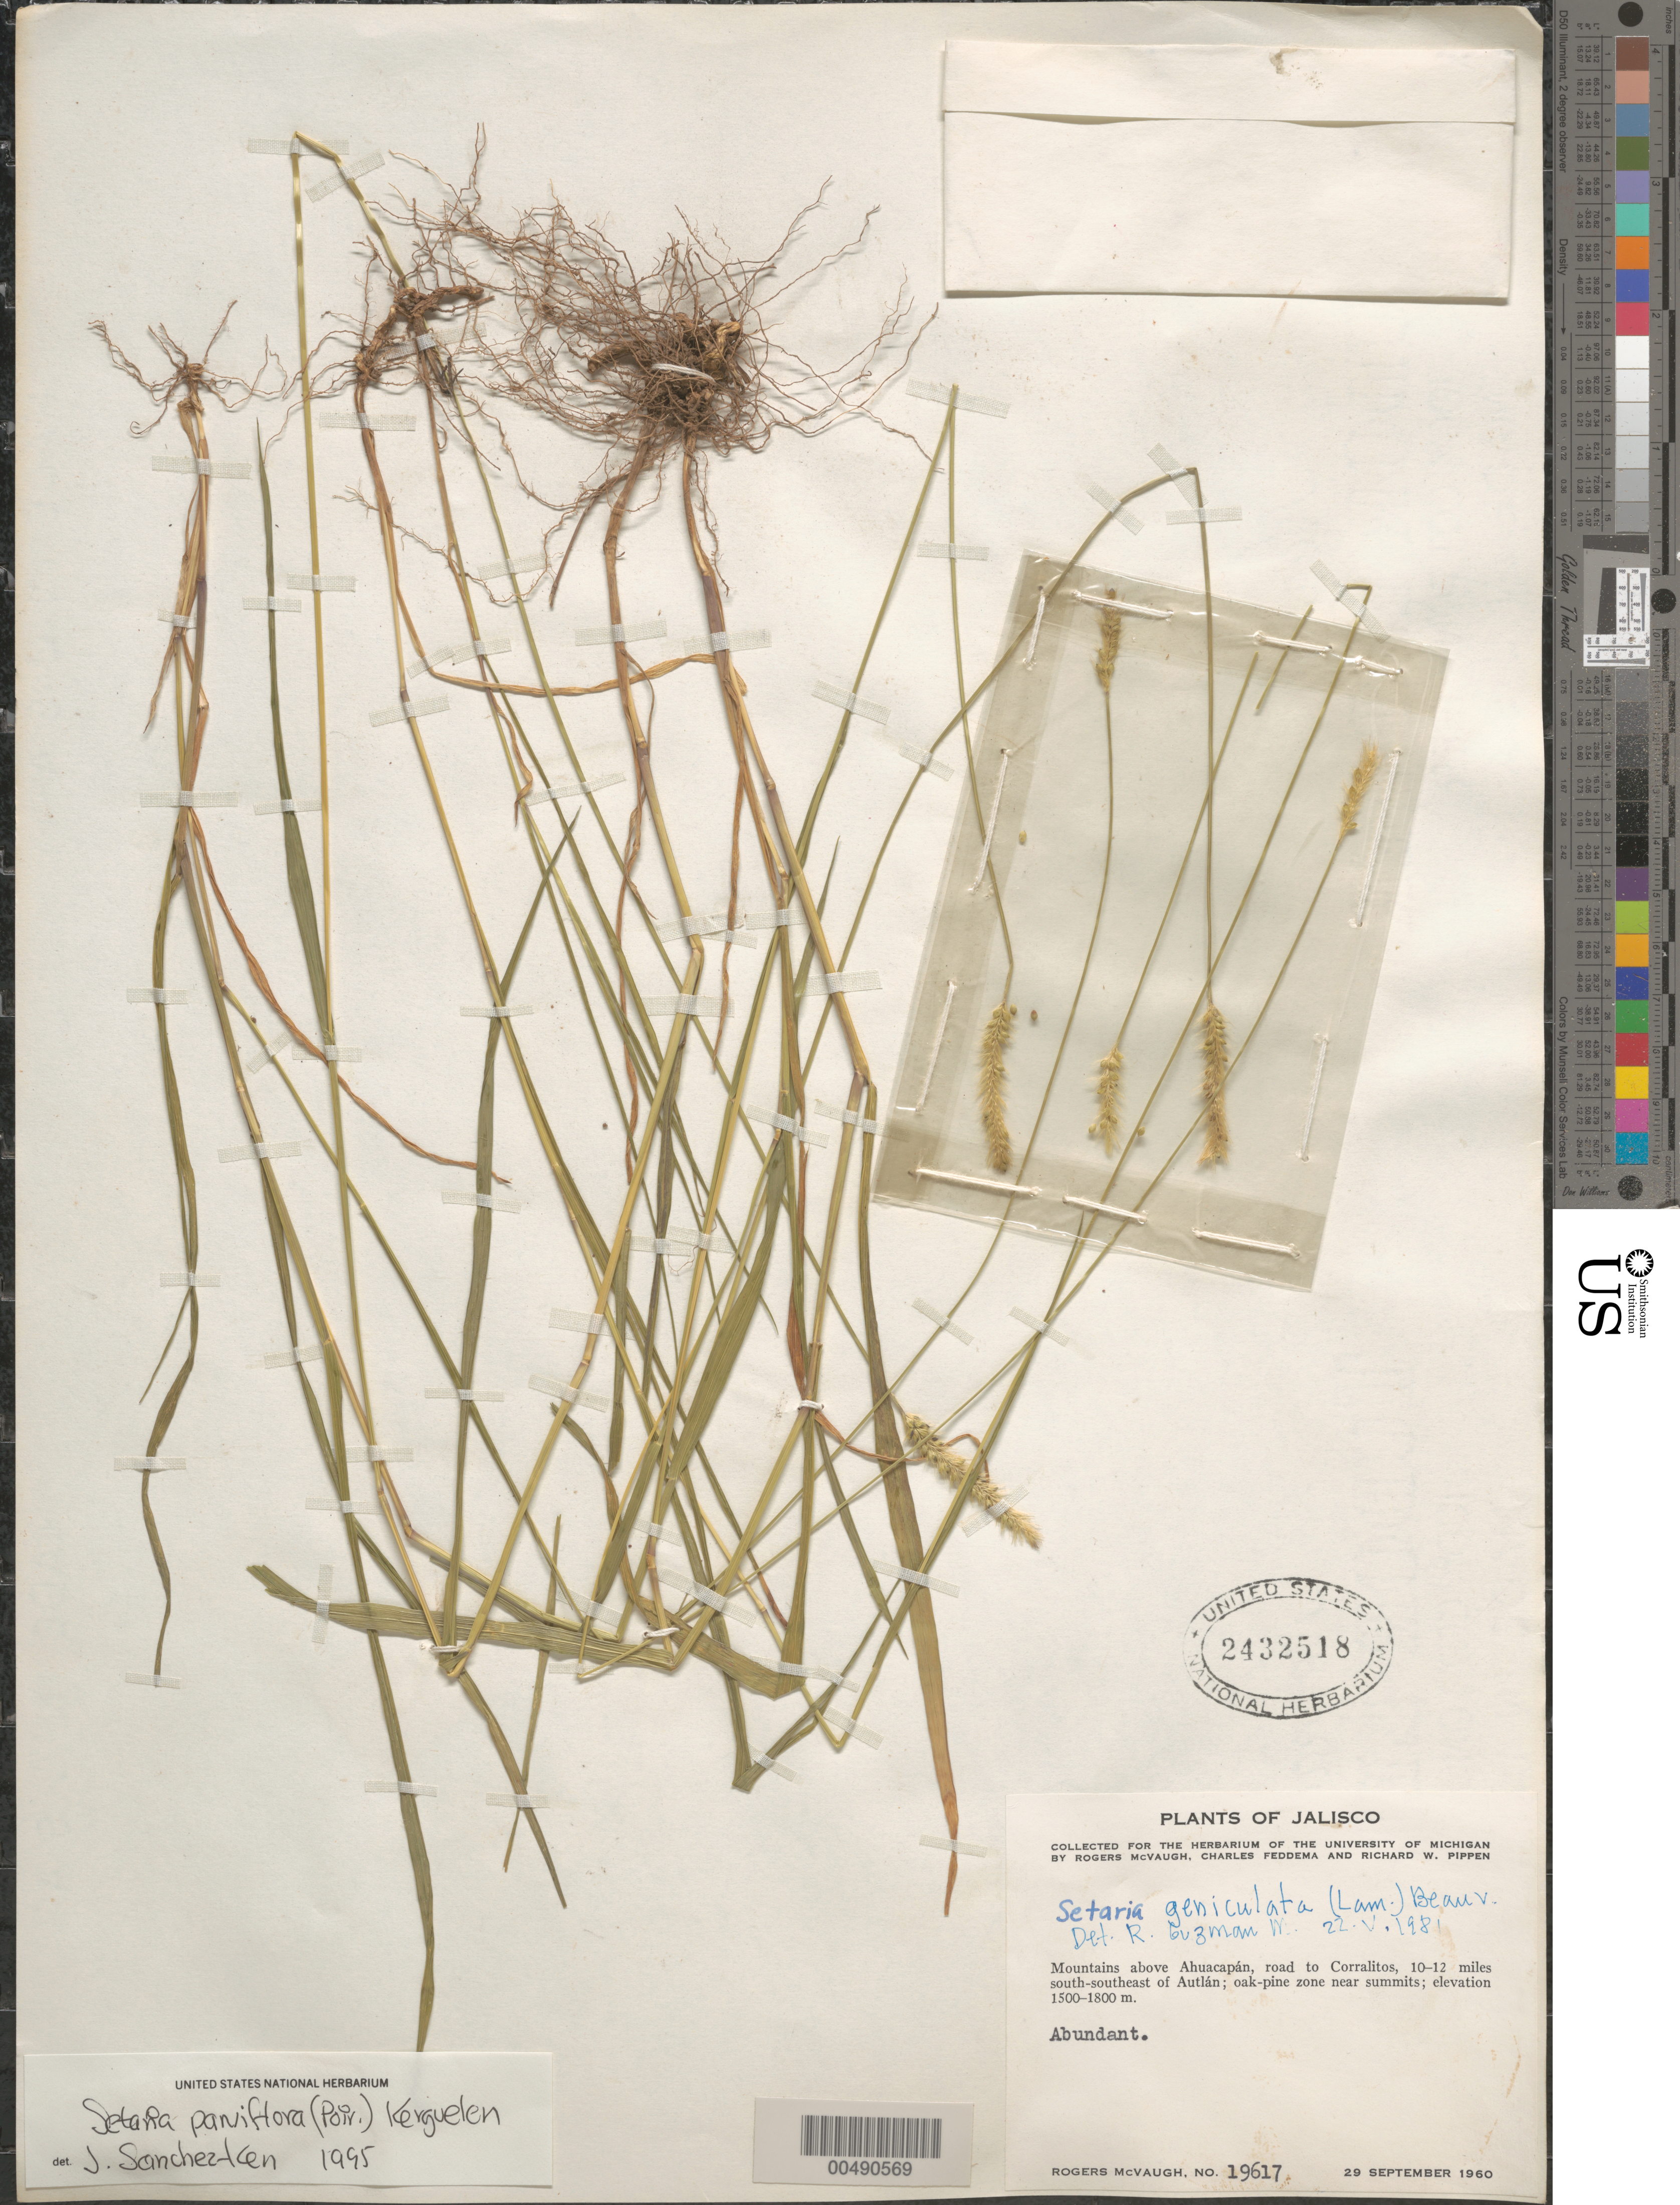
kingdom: Plantae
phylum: Tracheophyta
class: Liliopsida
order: Poales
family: Poaceae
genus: Setaria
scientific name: Setaria parviflora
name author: (Poir.) Kerguélen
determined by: Sánchez-Ken, J. G.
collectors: R. McVaugh, C. Feddema & R. W. Pippen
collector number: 19617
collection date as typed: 29 Sep 1960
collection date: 1960-09-29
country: Mexico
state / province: Jalisco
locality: Mts above Ahuacapán, rd to Corralitos, 10-12 mi SSE of Autlán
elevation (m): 1500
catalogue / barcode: US 2432518